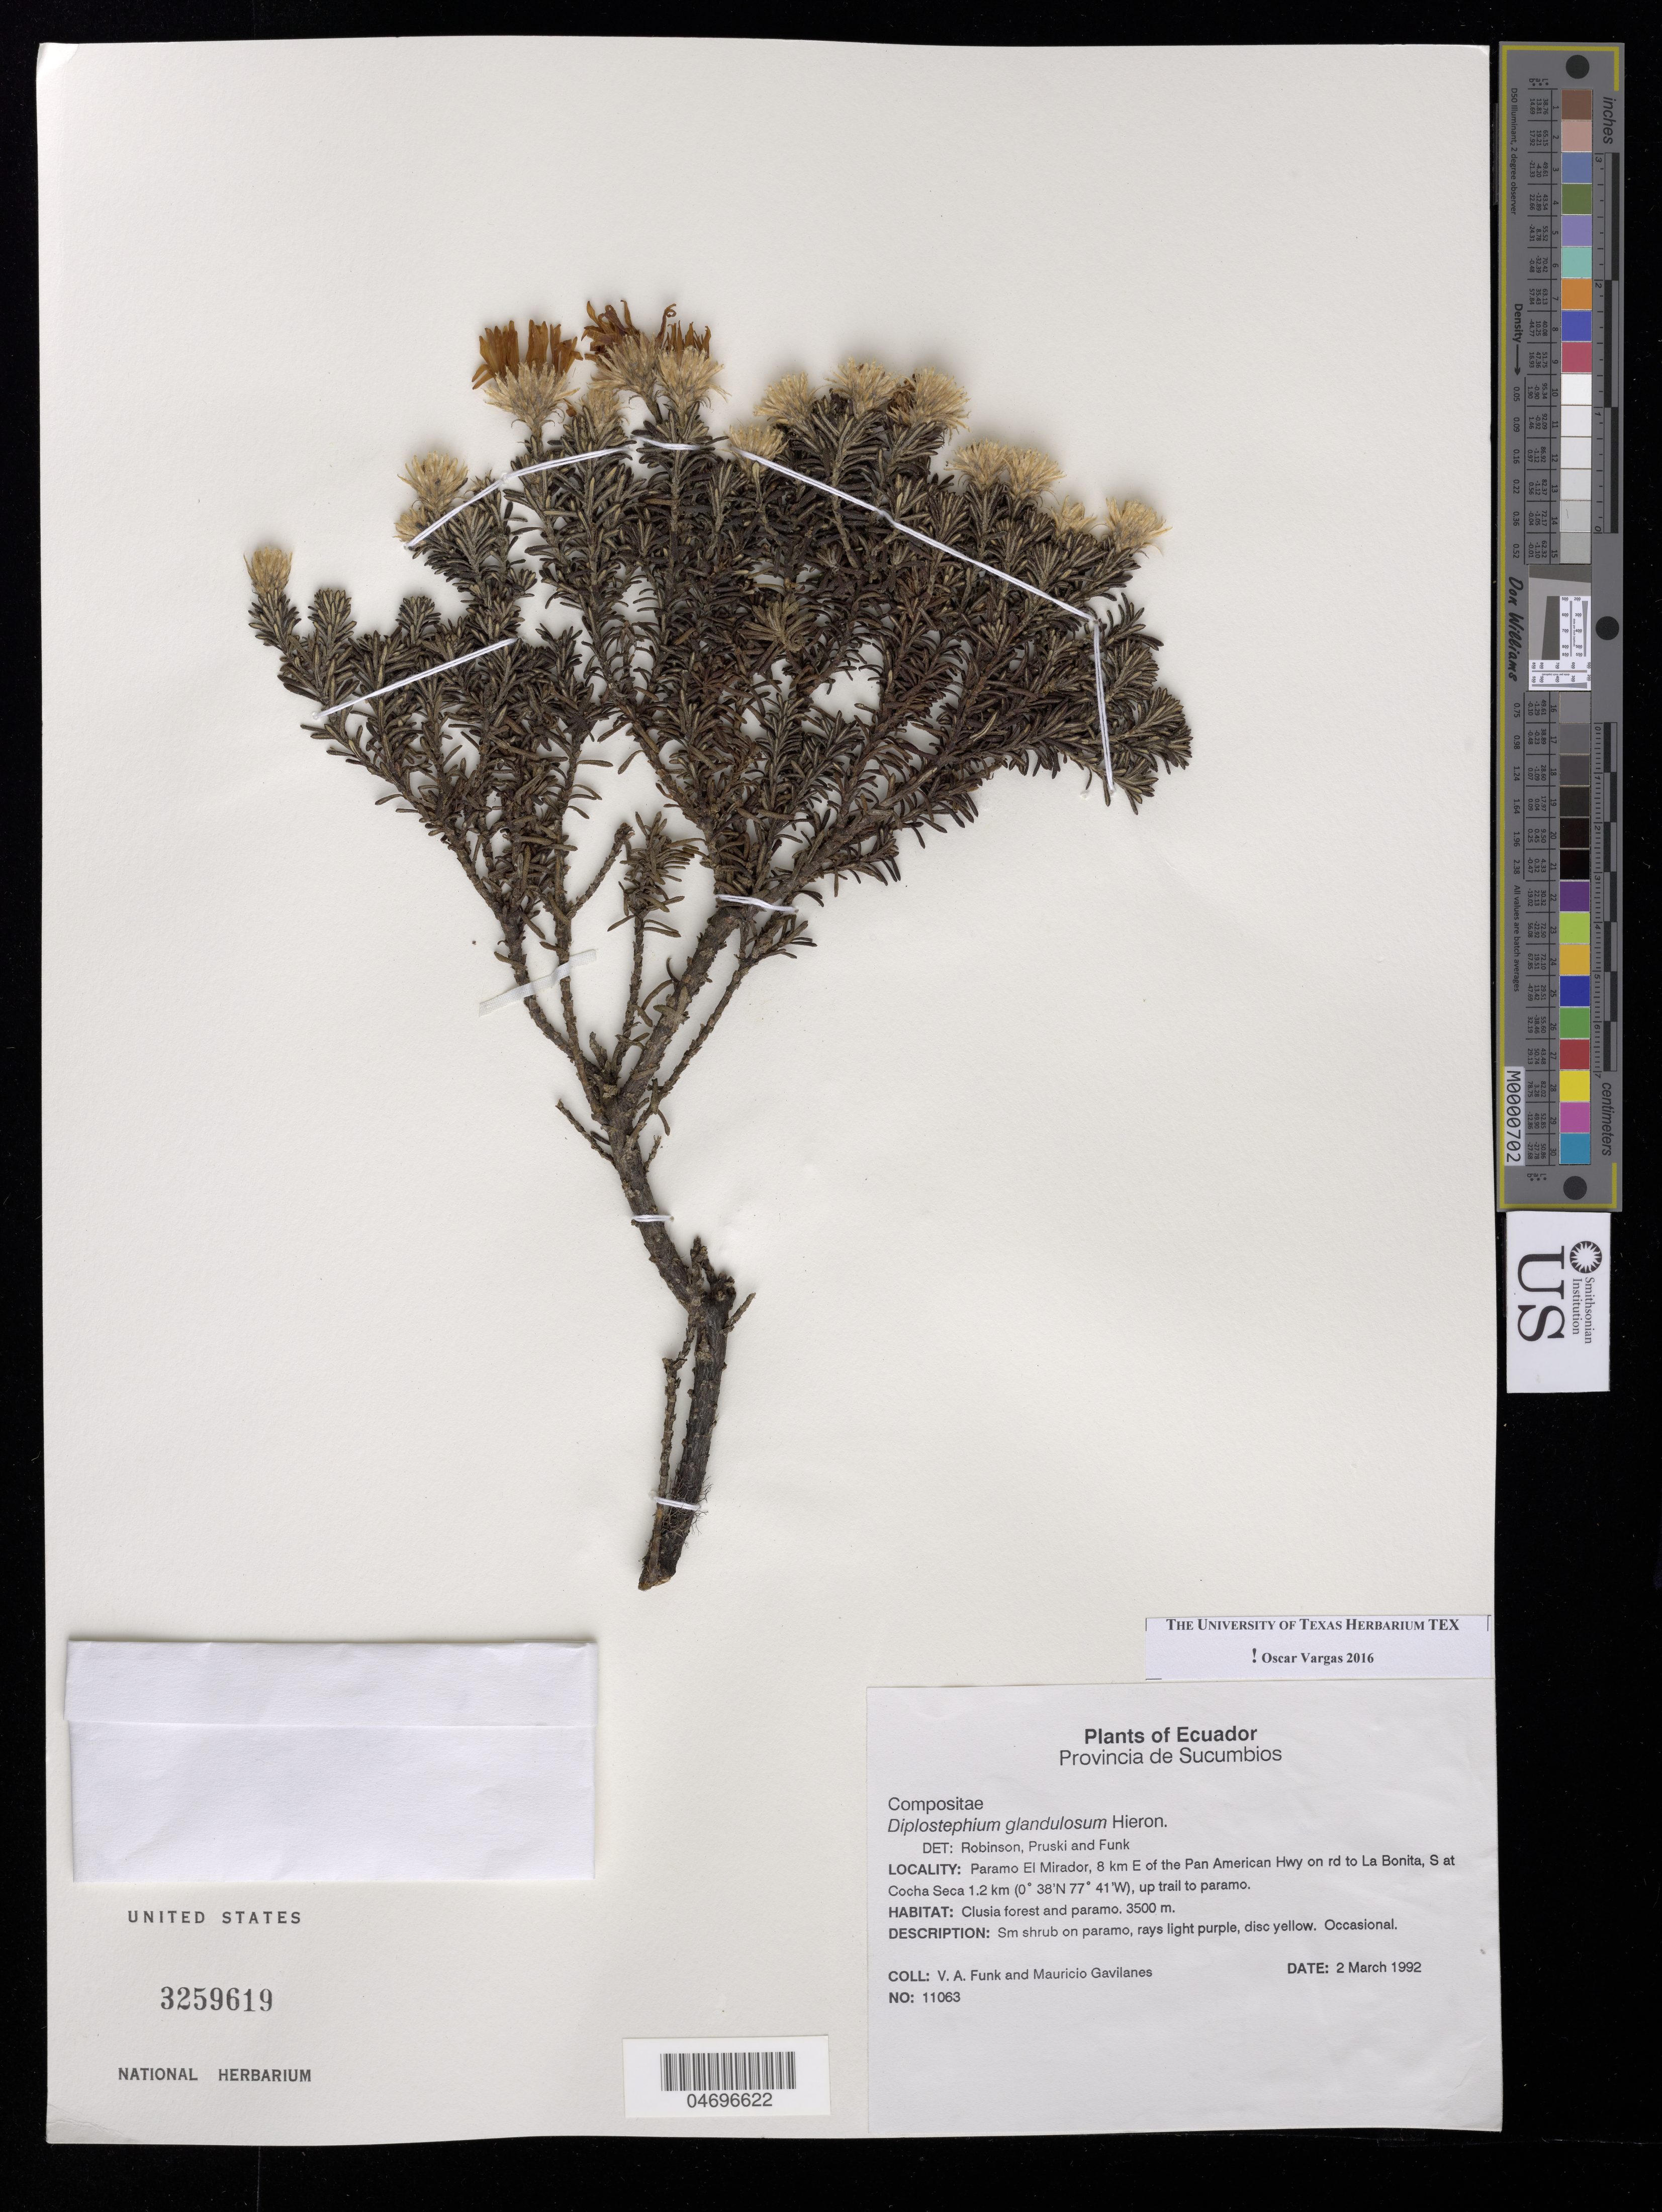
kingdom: Plantae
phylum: Tracheophyta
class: Magnoliopsida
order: Asterales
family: Asteraceae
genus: Diplostephium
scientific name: Diplostephium glandulosum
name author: Hieron.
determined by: Vargas, Oscar M.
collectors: V. Funk & M. Gavilanes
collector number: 11063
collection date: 1992-03-02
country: Ecuador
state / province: Sucumbíos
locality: Paramo El Mirador, 8 km E of the Pan American Hwy on rd to La Bonita, S at Cocha Seca 1.2 km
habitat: On paramo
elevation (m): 3500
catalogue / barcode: US 3259619